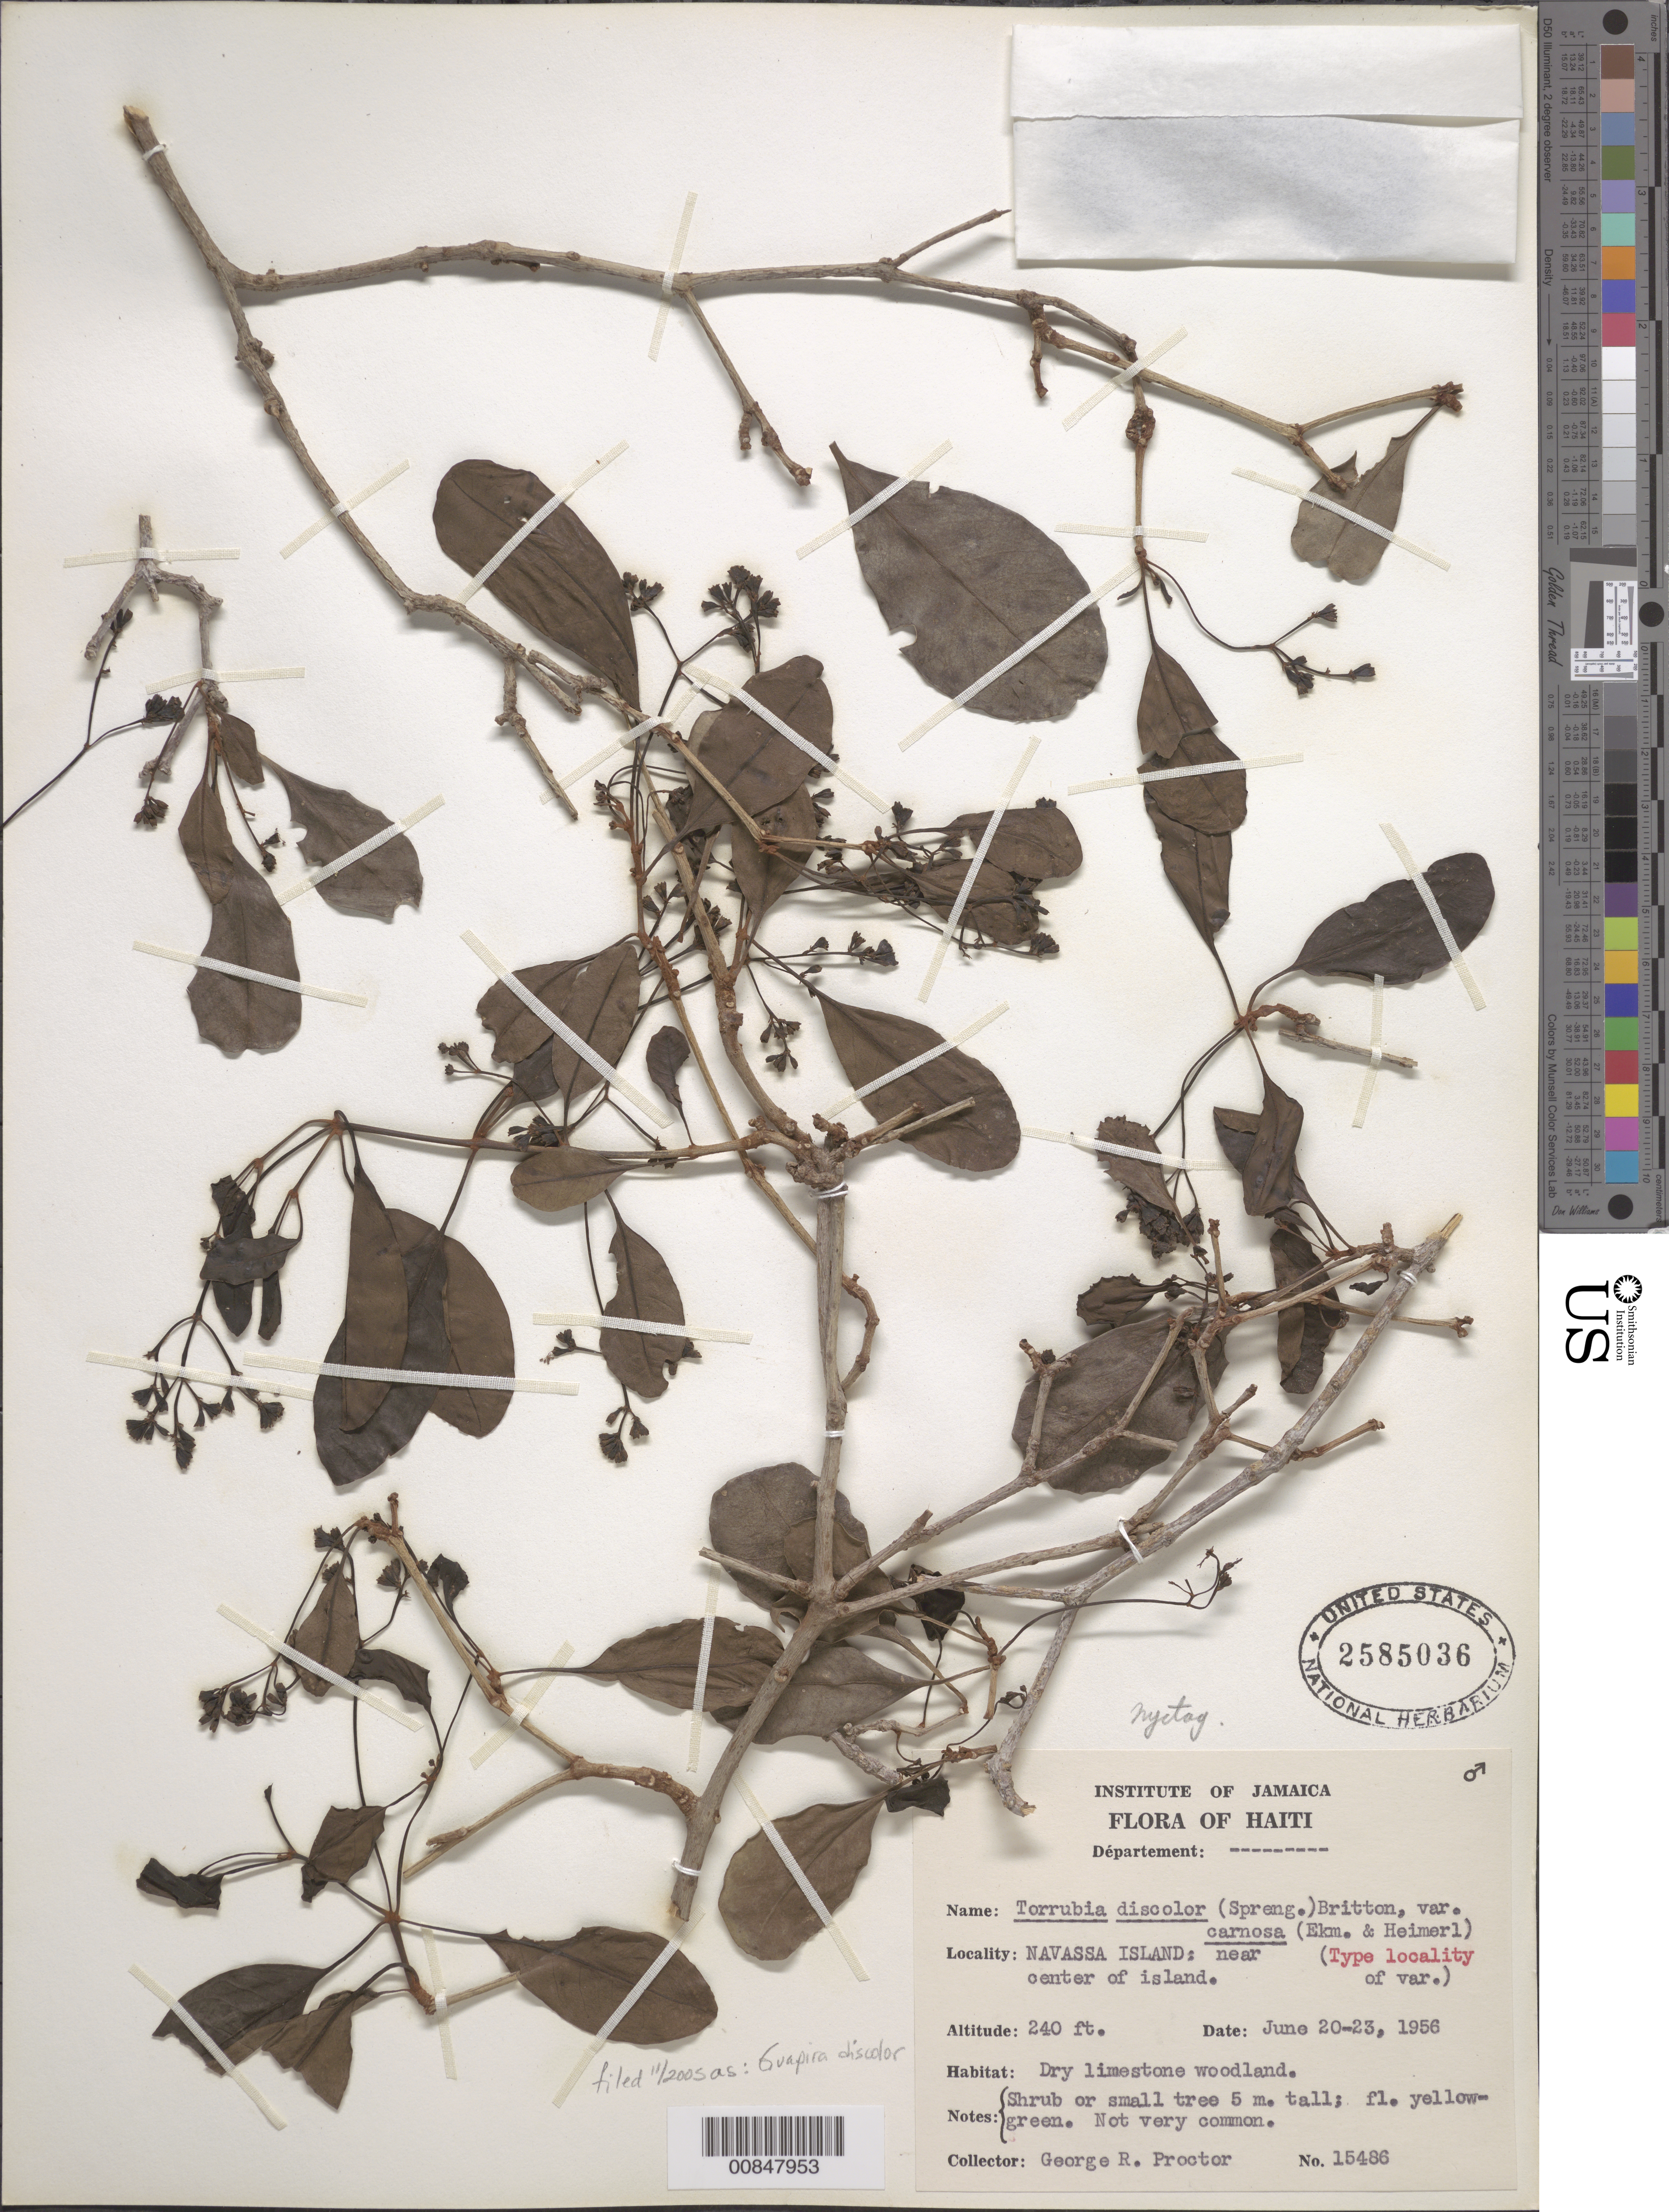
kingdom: Plantae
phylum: Tracheophyta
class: Magnoliopsida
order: Caryophyllales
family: Nyctaginaceae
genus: Guapira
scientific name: Guapira discolor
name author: (Spreng.) Little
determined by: Strong, Mark T., (BOT), Smithsonian Institution - National Museum of Natural History (UNITED STATES)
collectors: G. R. Proctor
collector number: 15486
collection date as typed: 20 Jun 1956 to 23 Jun 1956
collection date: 1956-06-20/1956-06-23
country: Navassa Island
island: Hispaniola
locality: Navassa Island: near center of island.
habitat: Dry limestone woodland.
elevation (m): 73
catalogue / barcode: US 2585036